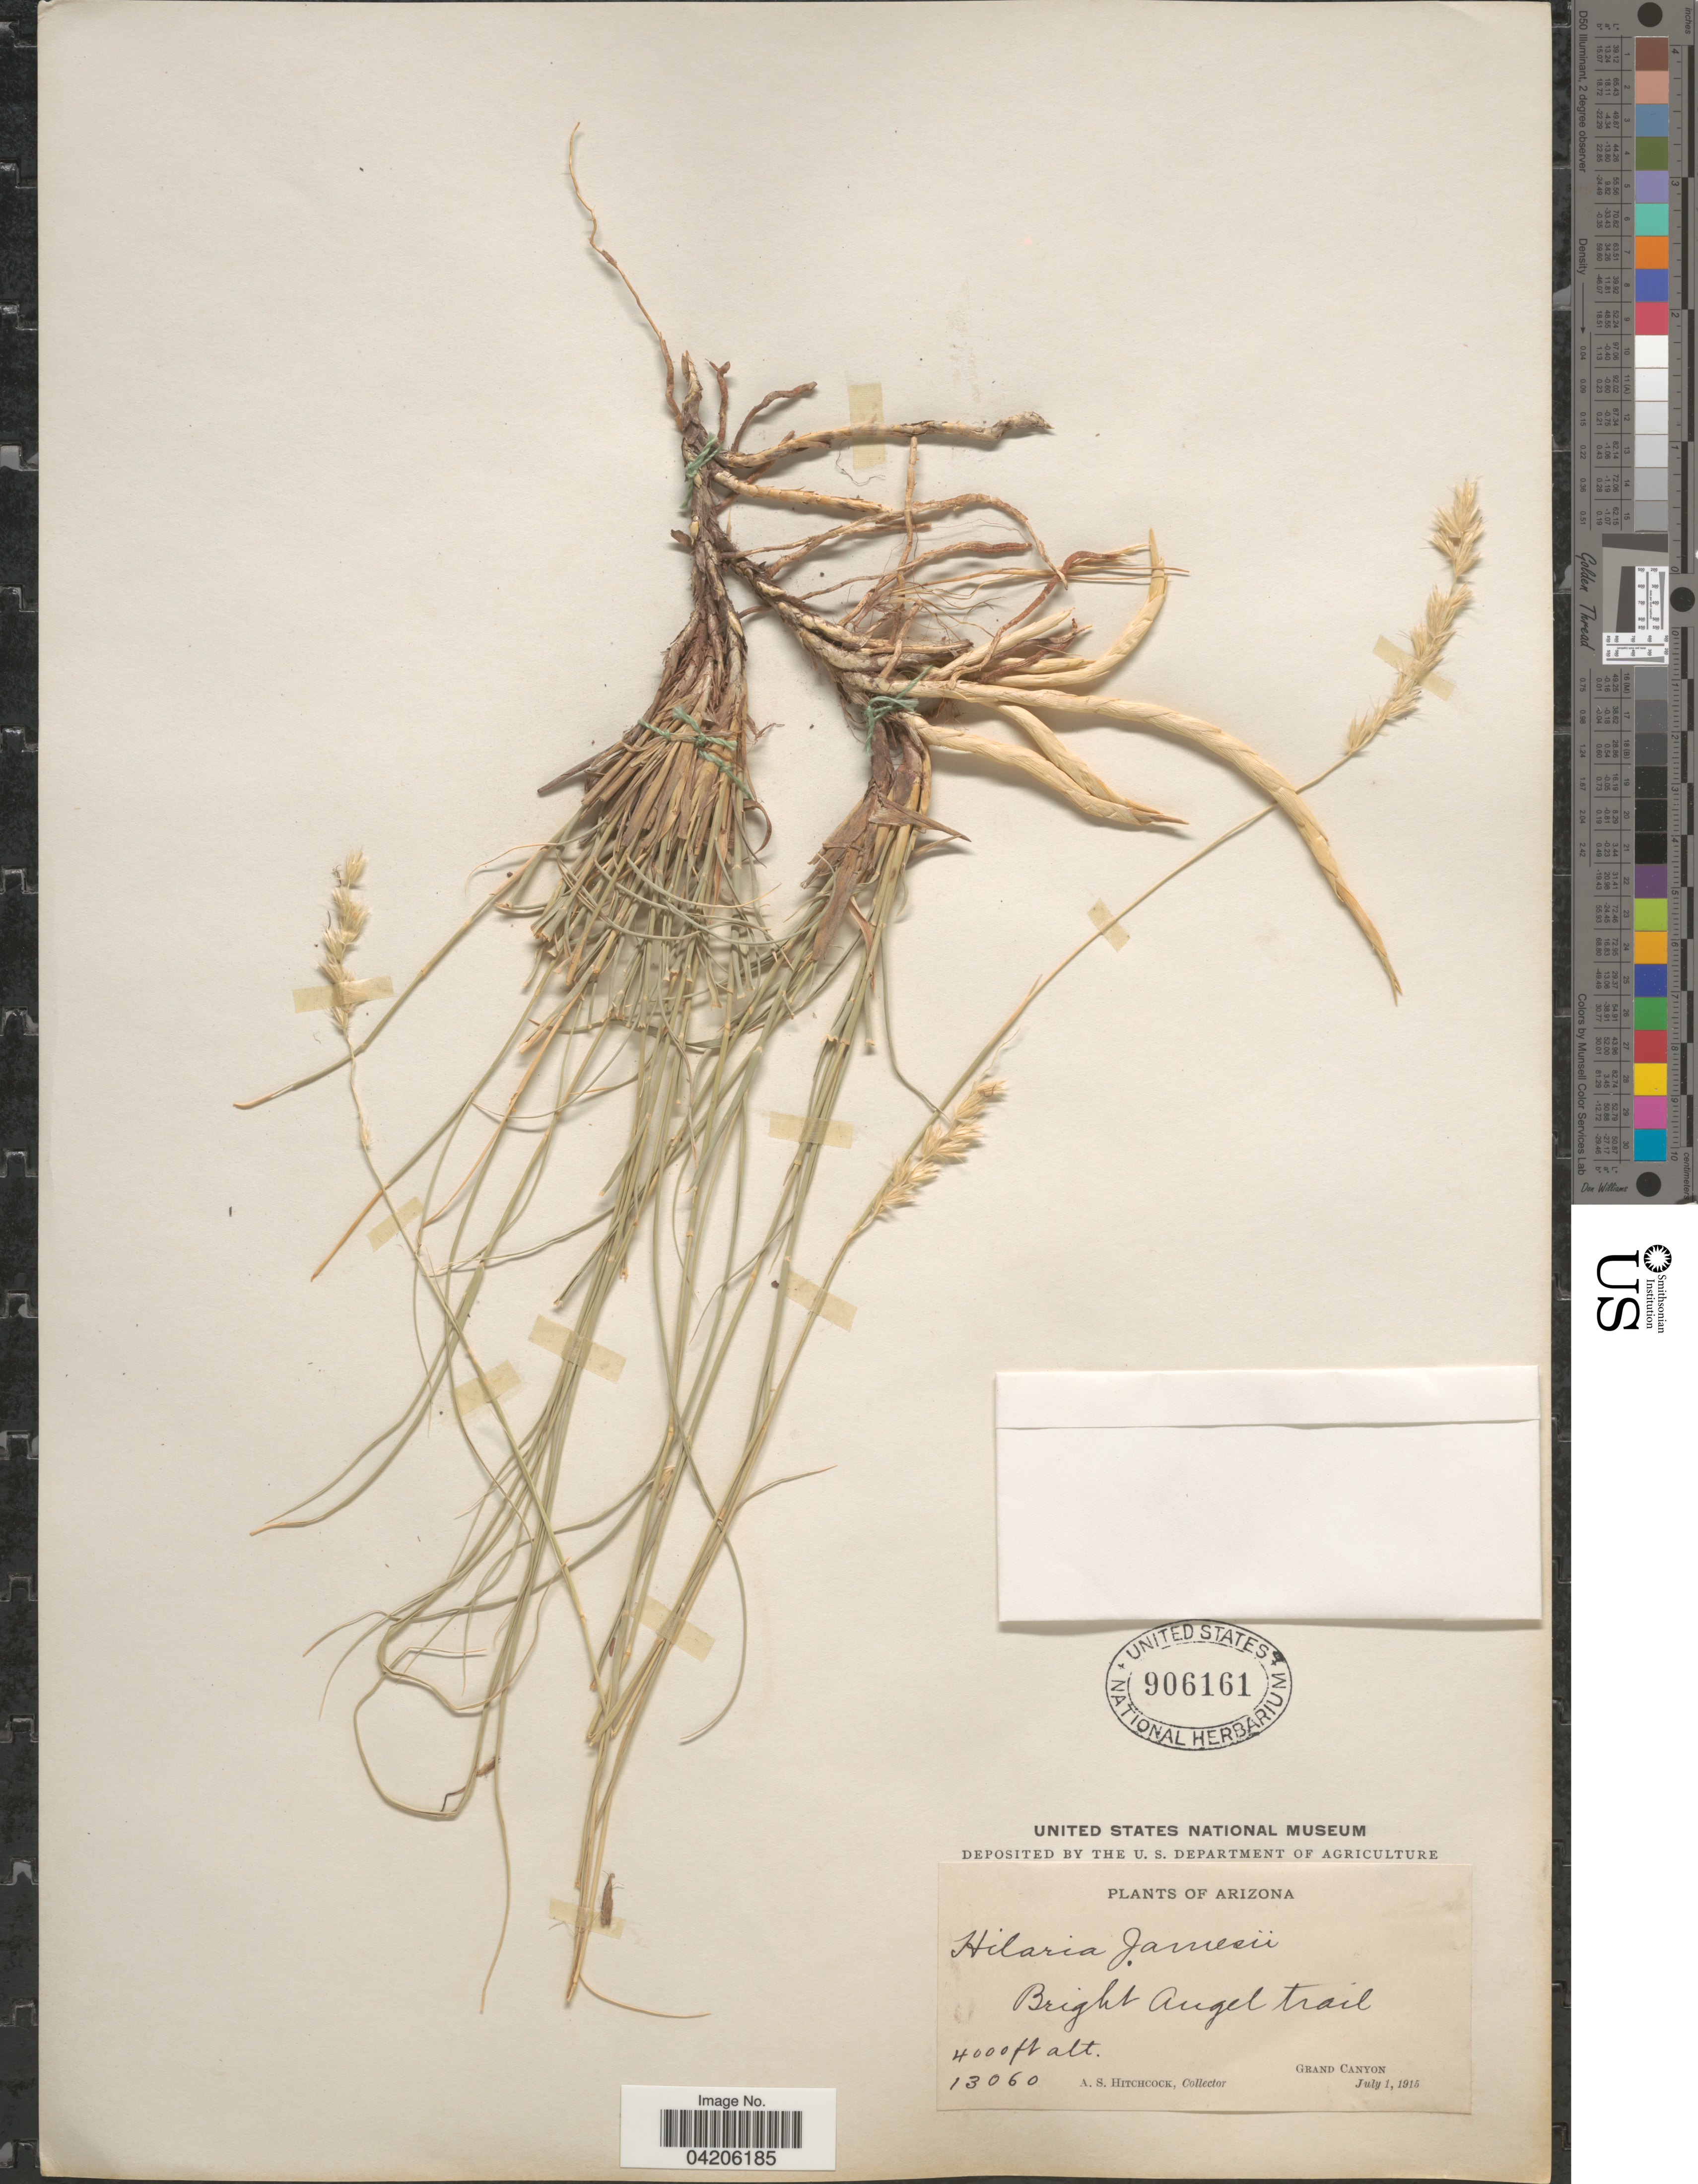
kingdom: Plantae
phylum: Tracheophyta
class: Liliopsida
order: Poales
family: Poaceae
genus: Hilaria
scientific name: Hilaria jamesii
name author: (Torr.) Benth.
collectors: A. S. Hitchcock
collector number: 13060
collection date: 1915-07-01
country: United States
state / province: Arizona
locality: Bright Angel trail. Grand Canyon.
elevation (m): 1219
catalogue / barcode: US 906161